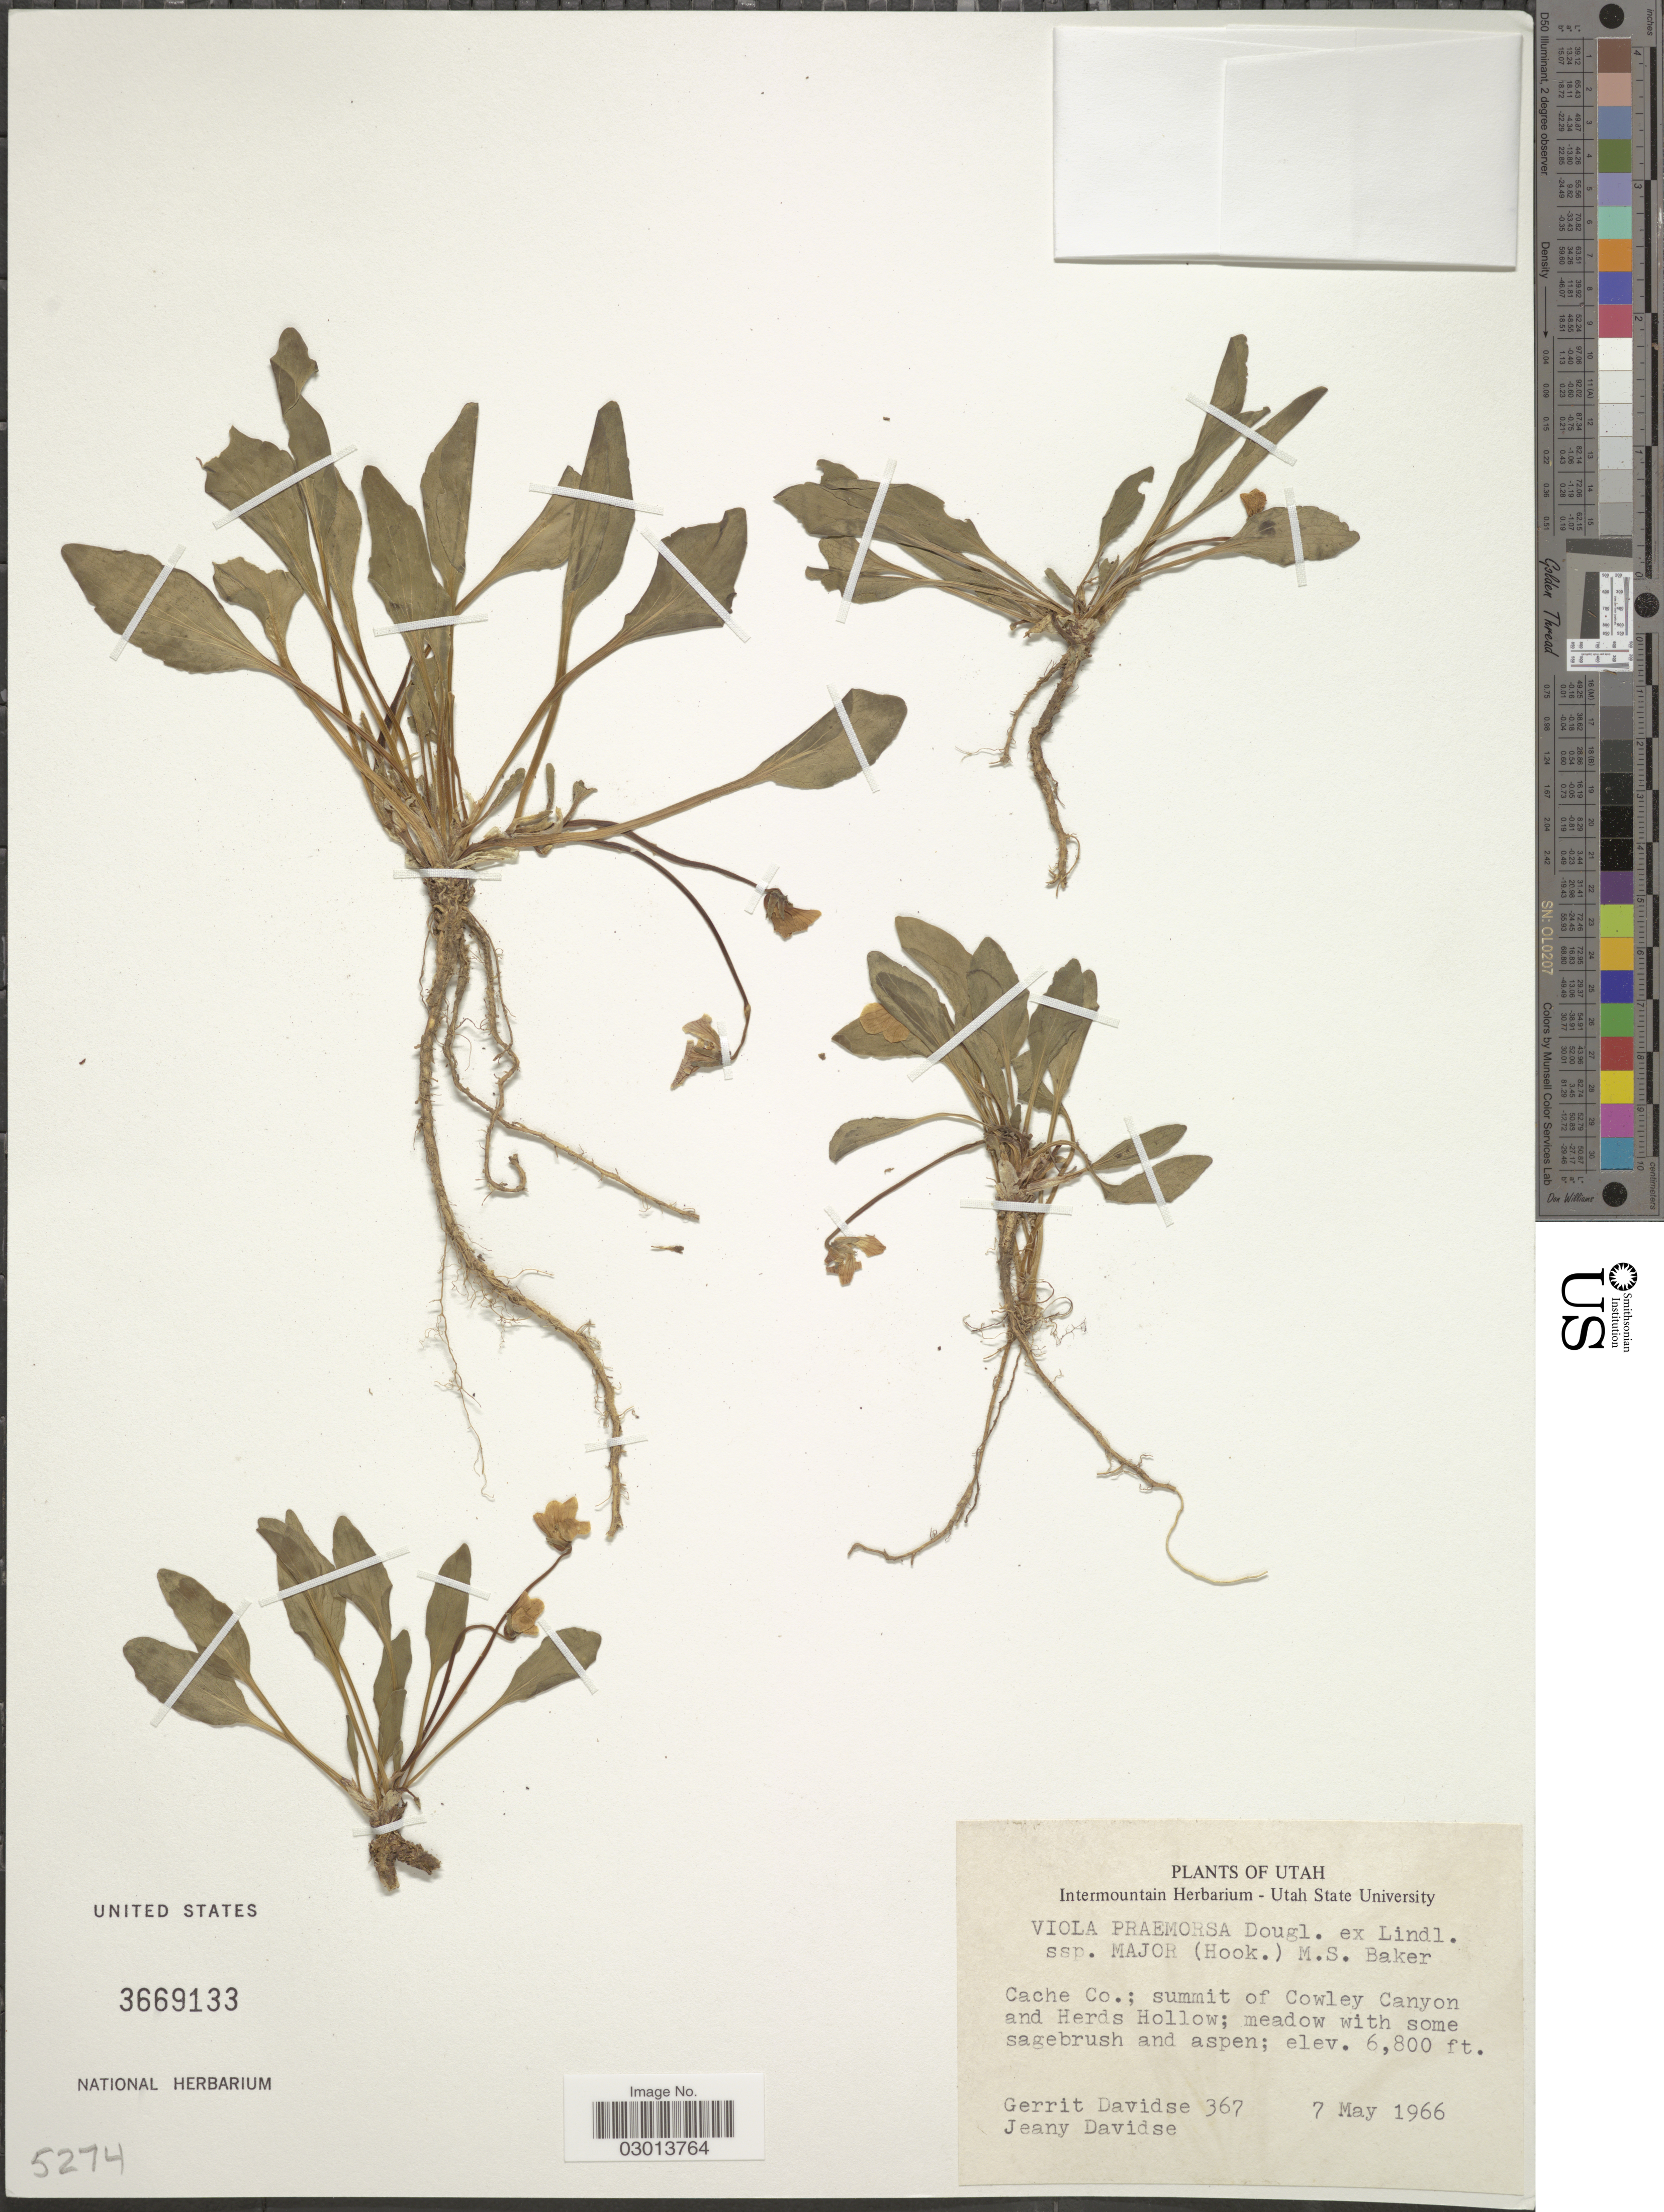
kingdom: Plantae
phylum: Tracheophyta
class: Magnoliopsida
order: Malpighiales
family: Violaceae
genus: Viola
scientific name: Viola praemorsa subsp. major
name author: (Hook.) M.S. Baker & Clausen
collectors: G. Davidse & J. Davidse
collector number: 367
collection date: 1966-05-07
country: United States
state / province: Utah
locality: Cache Co.; summit of Cowley Canyon and Herds Hollow.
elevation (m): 2073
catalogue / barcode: US 3669133